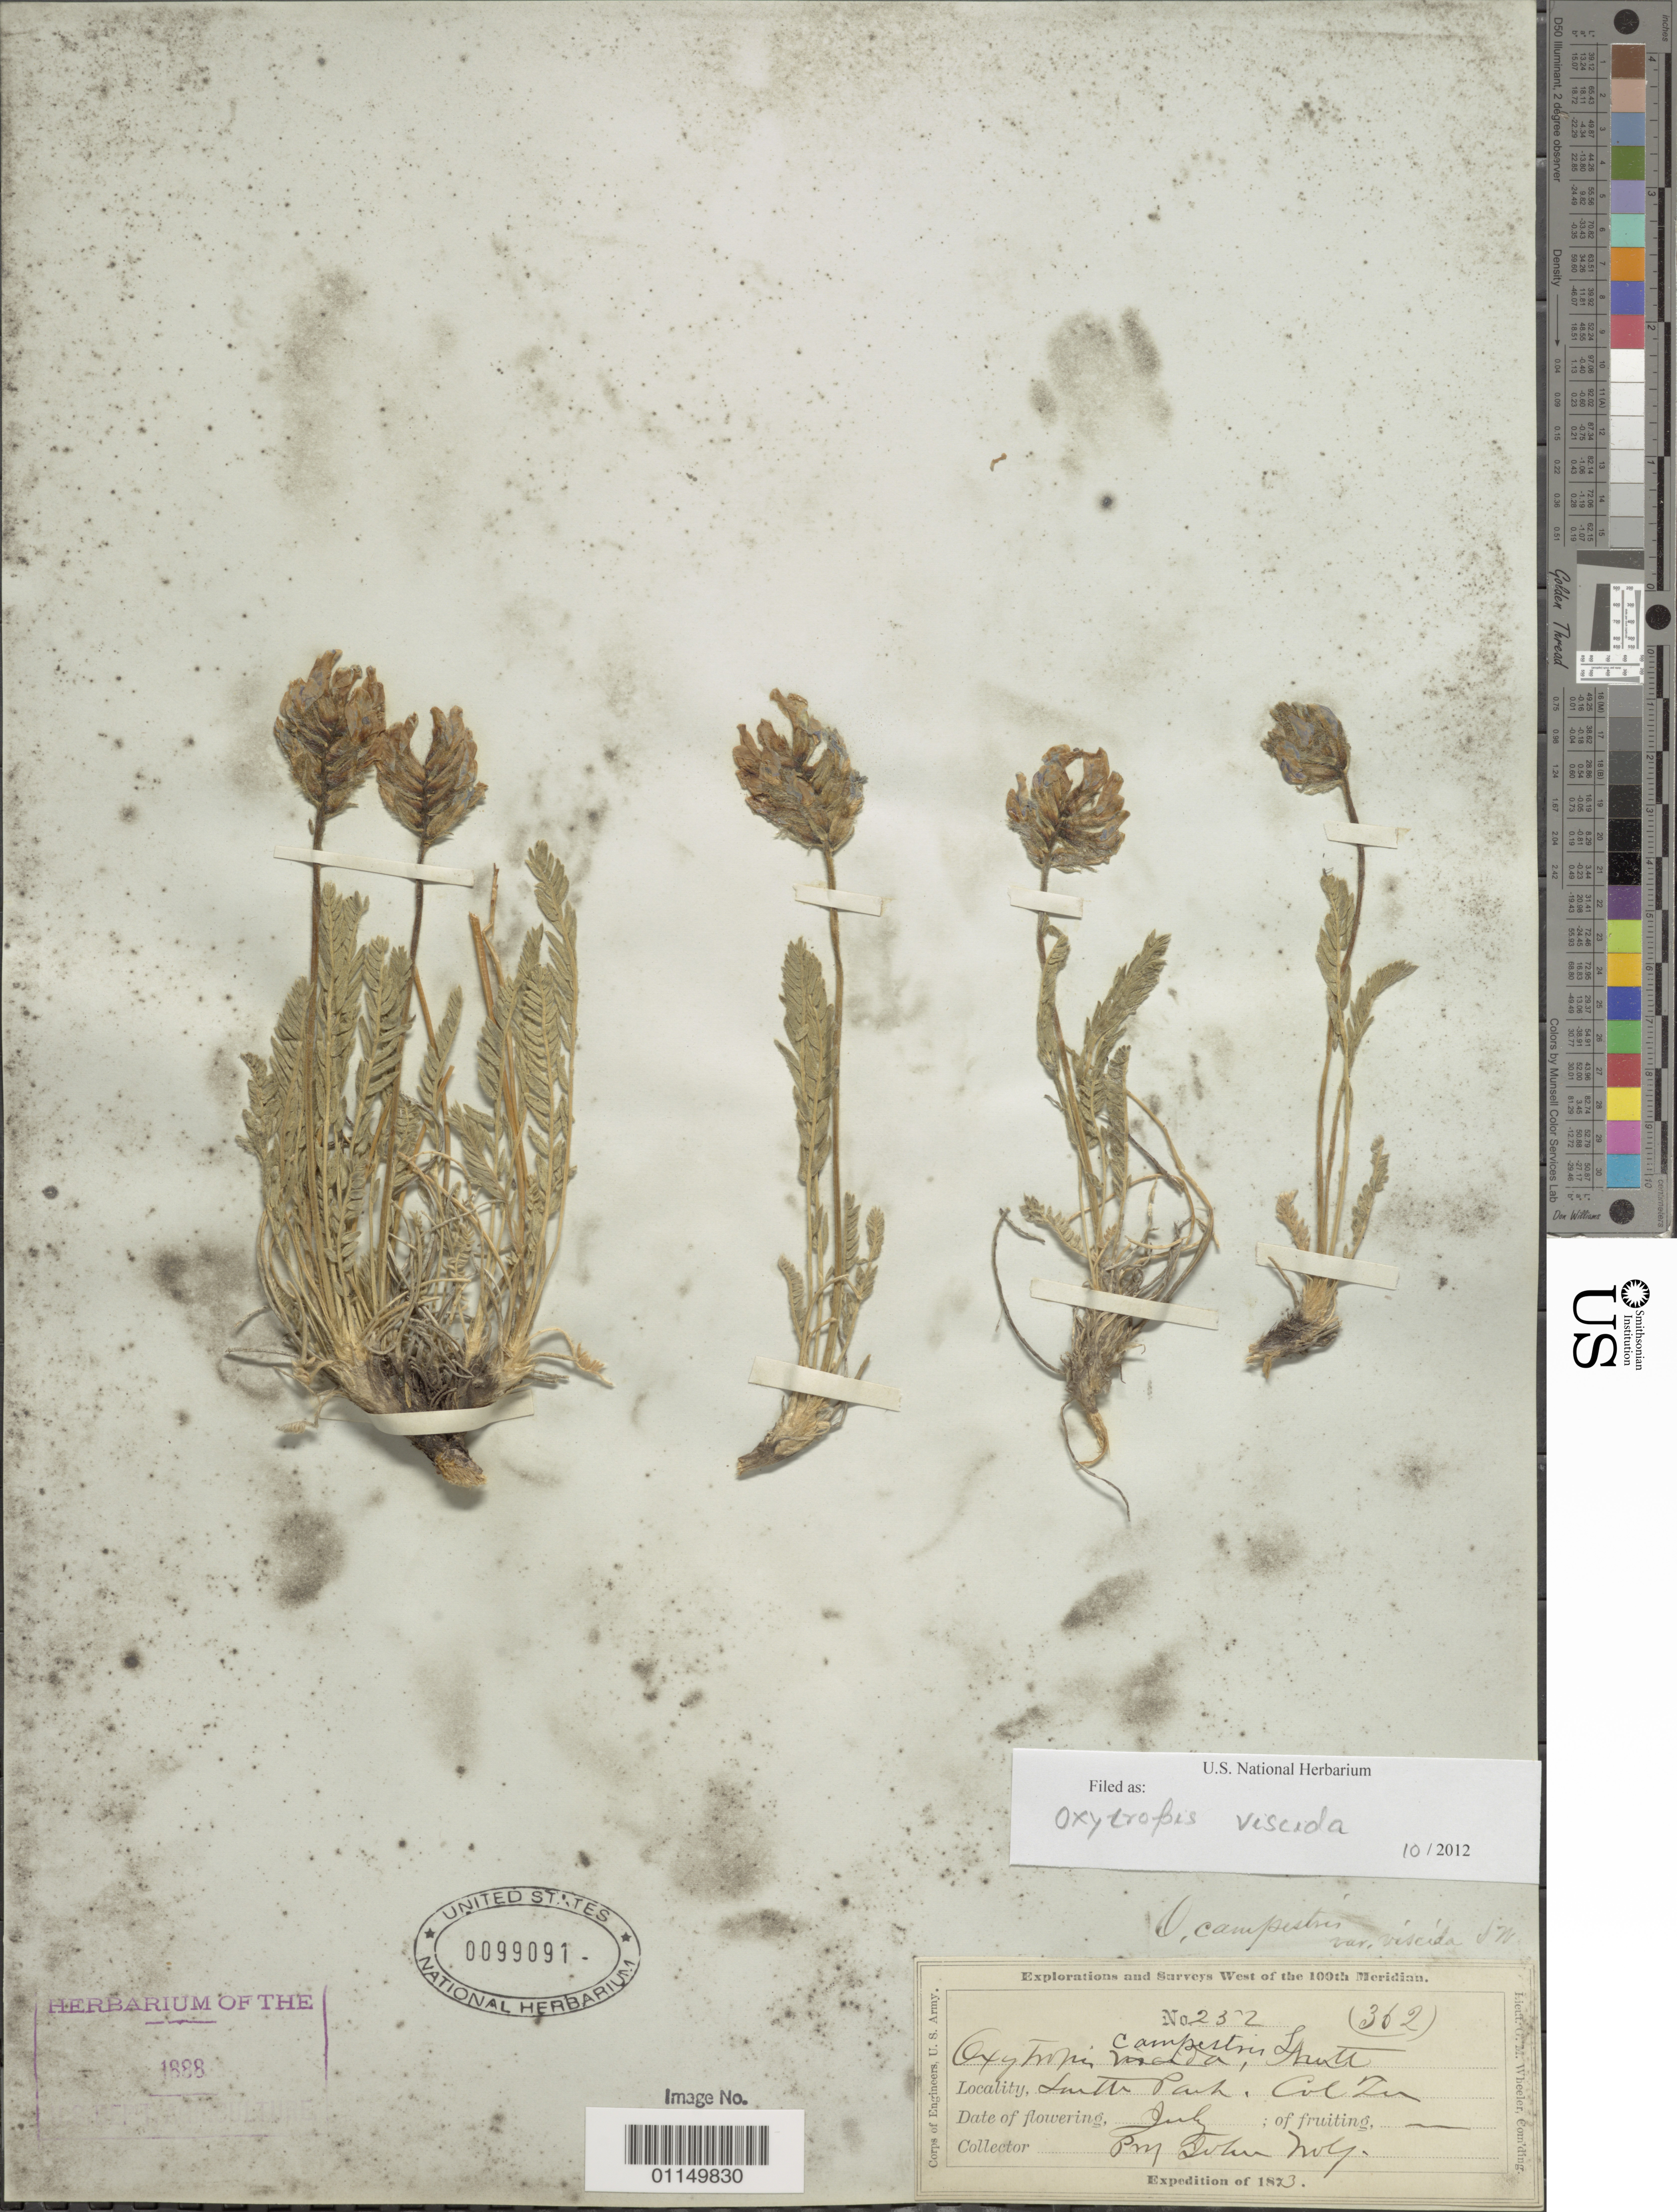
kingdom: Plantae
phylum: Tracheophyta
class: Magnoliopsida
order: Fabales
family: Fabaceae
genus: Oxytropis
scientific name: Oxytropis viscida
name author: Nutt.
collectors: J. Wolf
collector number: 252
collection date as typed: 1873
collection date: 1873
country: United States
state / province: Colorado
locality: South Park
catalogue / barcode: US 99091